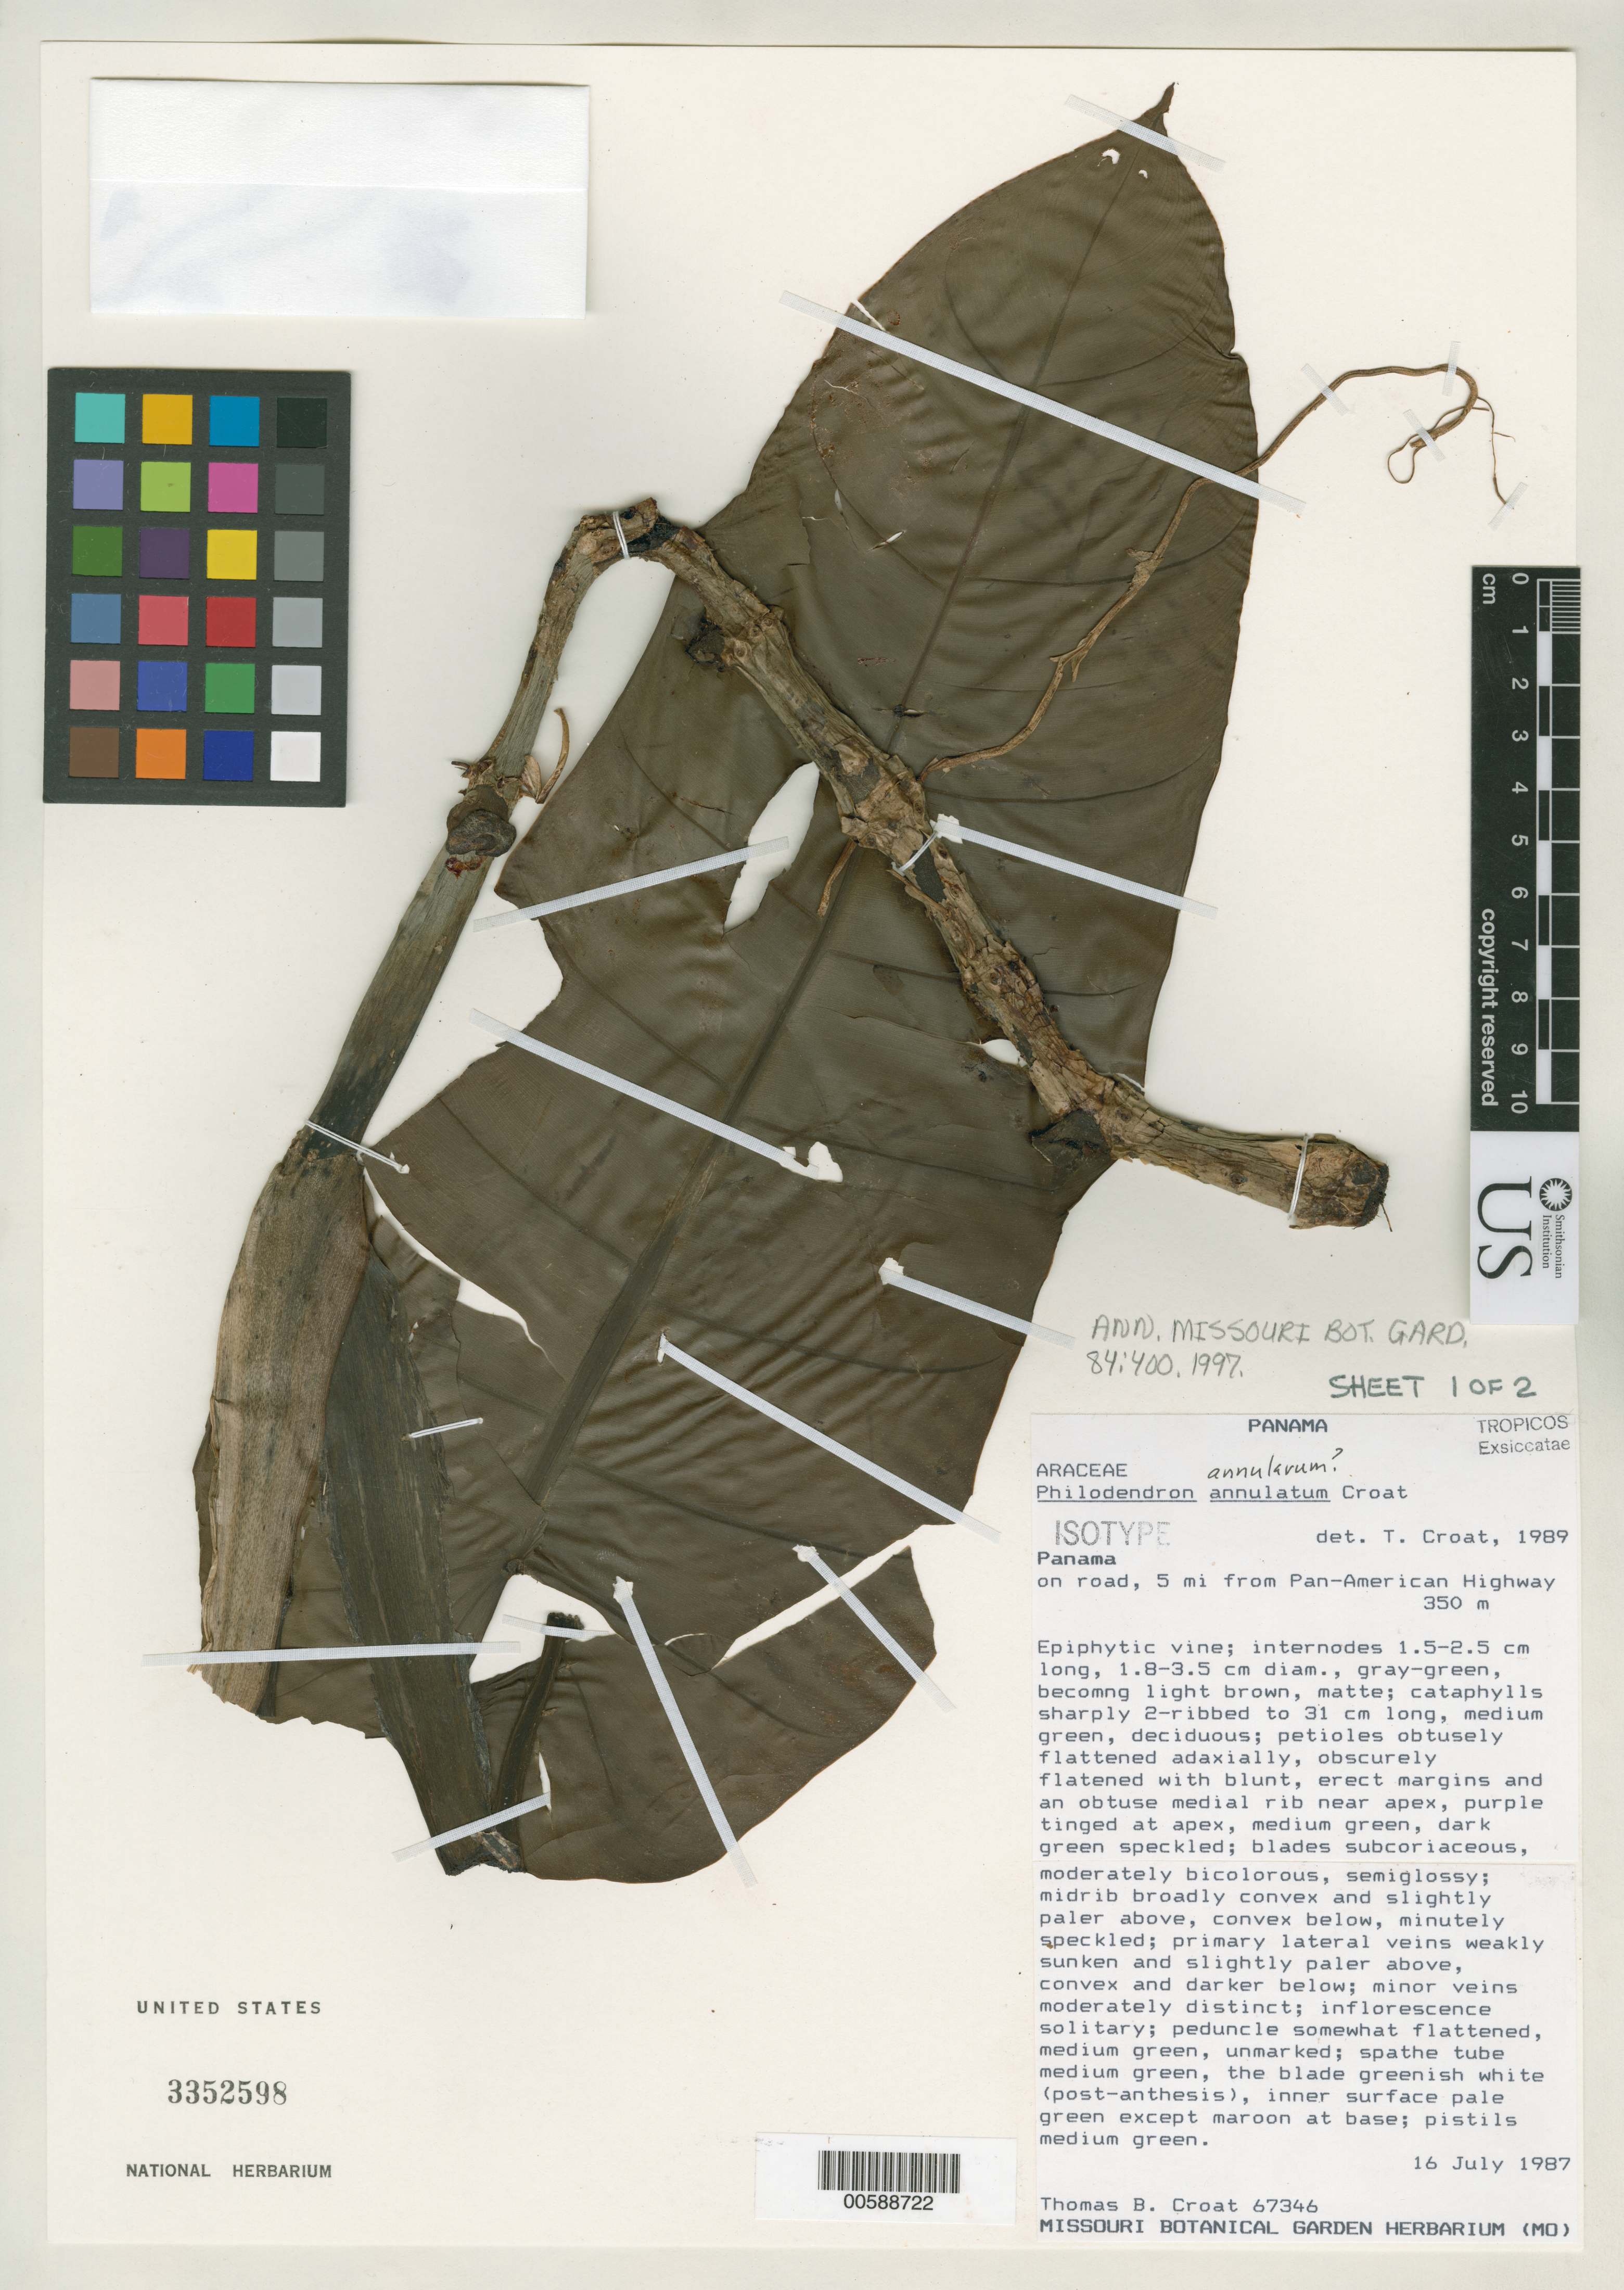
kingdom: Plantae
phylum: Tracheophyta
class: Liliopsida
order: Alismatales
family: Araceae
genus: Philodendron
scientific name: Philodendron annulatum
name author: Croat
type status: Isotype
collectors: T. B. Croat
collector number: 67346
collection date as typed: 16 Jul 1987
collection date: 1987-07-16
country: Panama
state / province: Panamá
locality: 5 mi from Pan American highway.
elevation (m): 350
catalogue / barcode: US 3352598